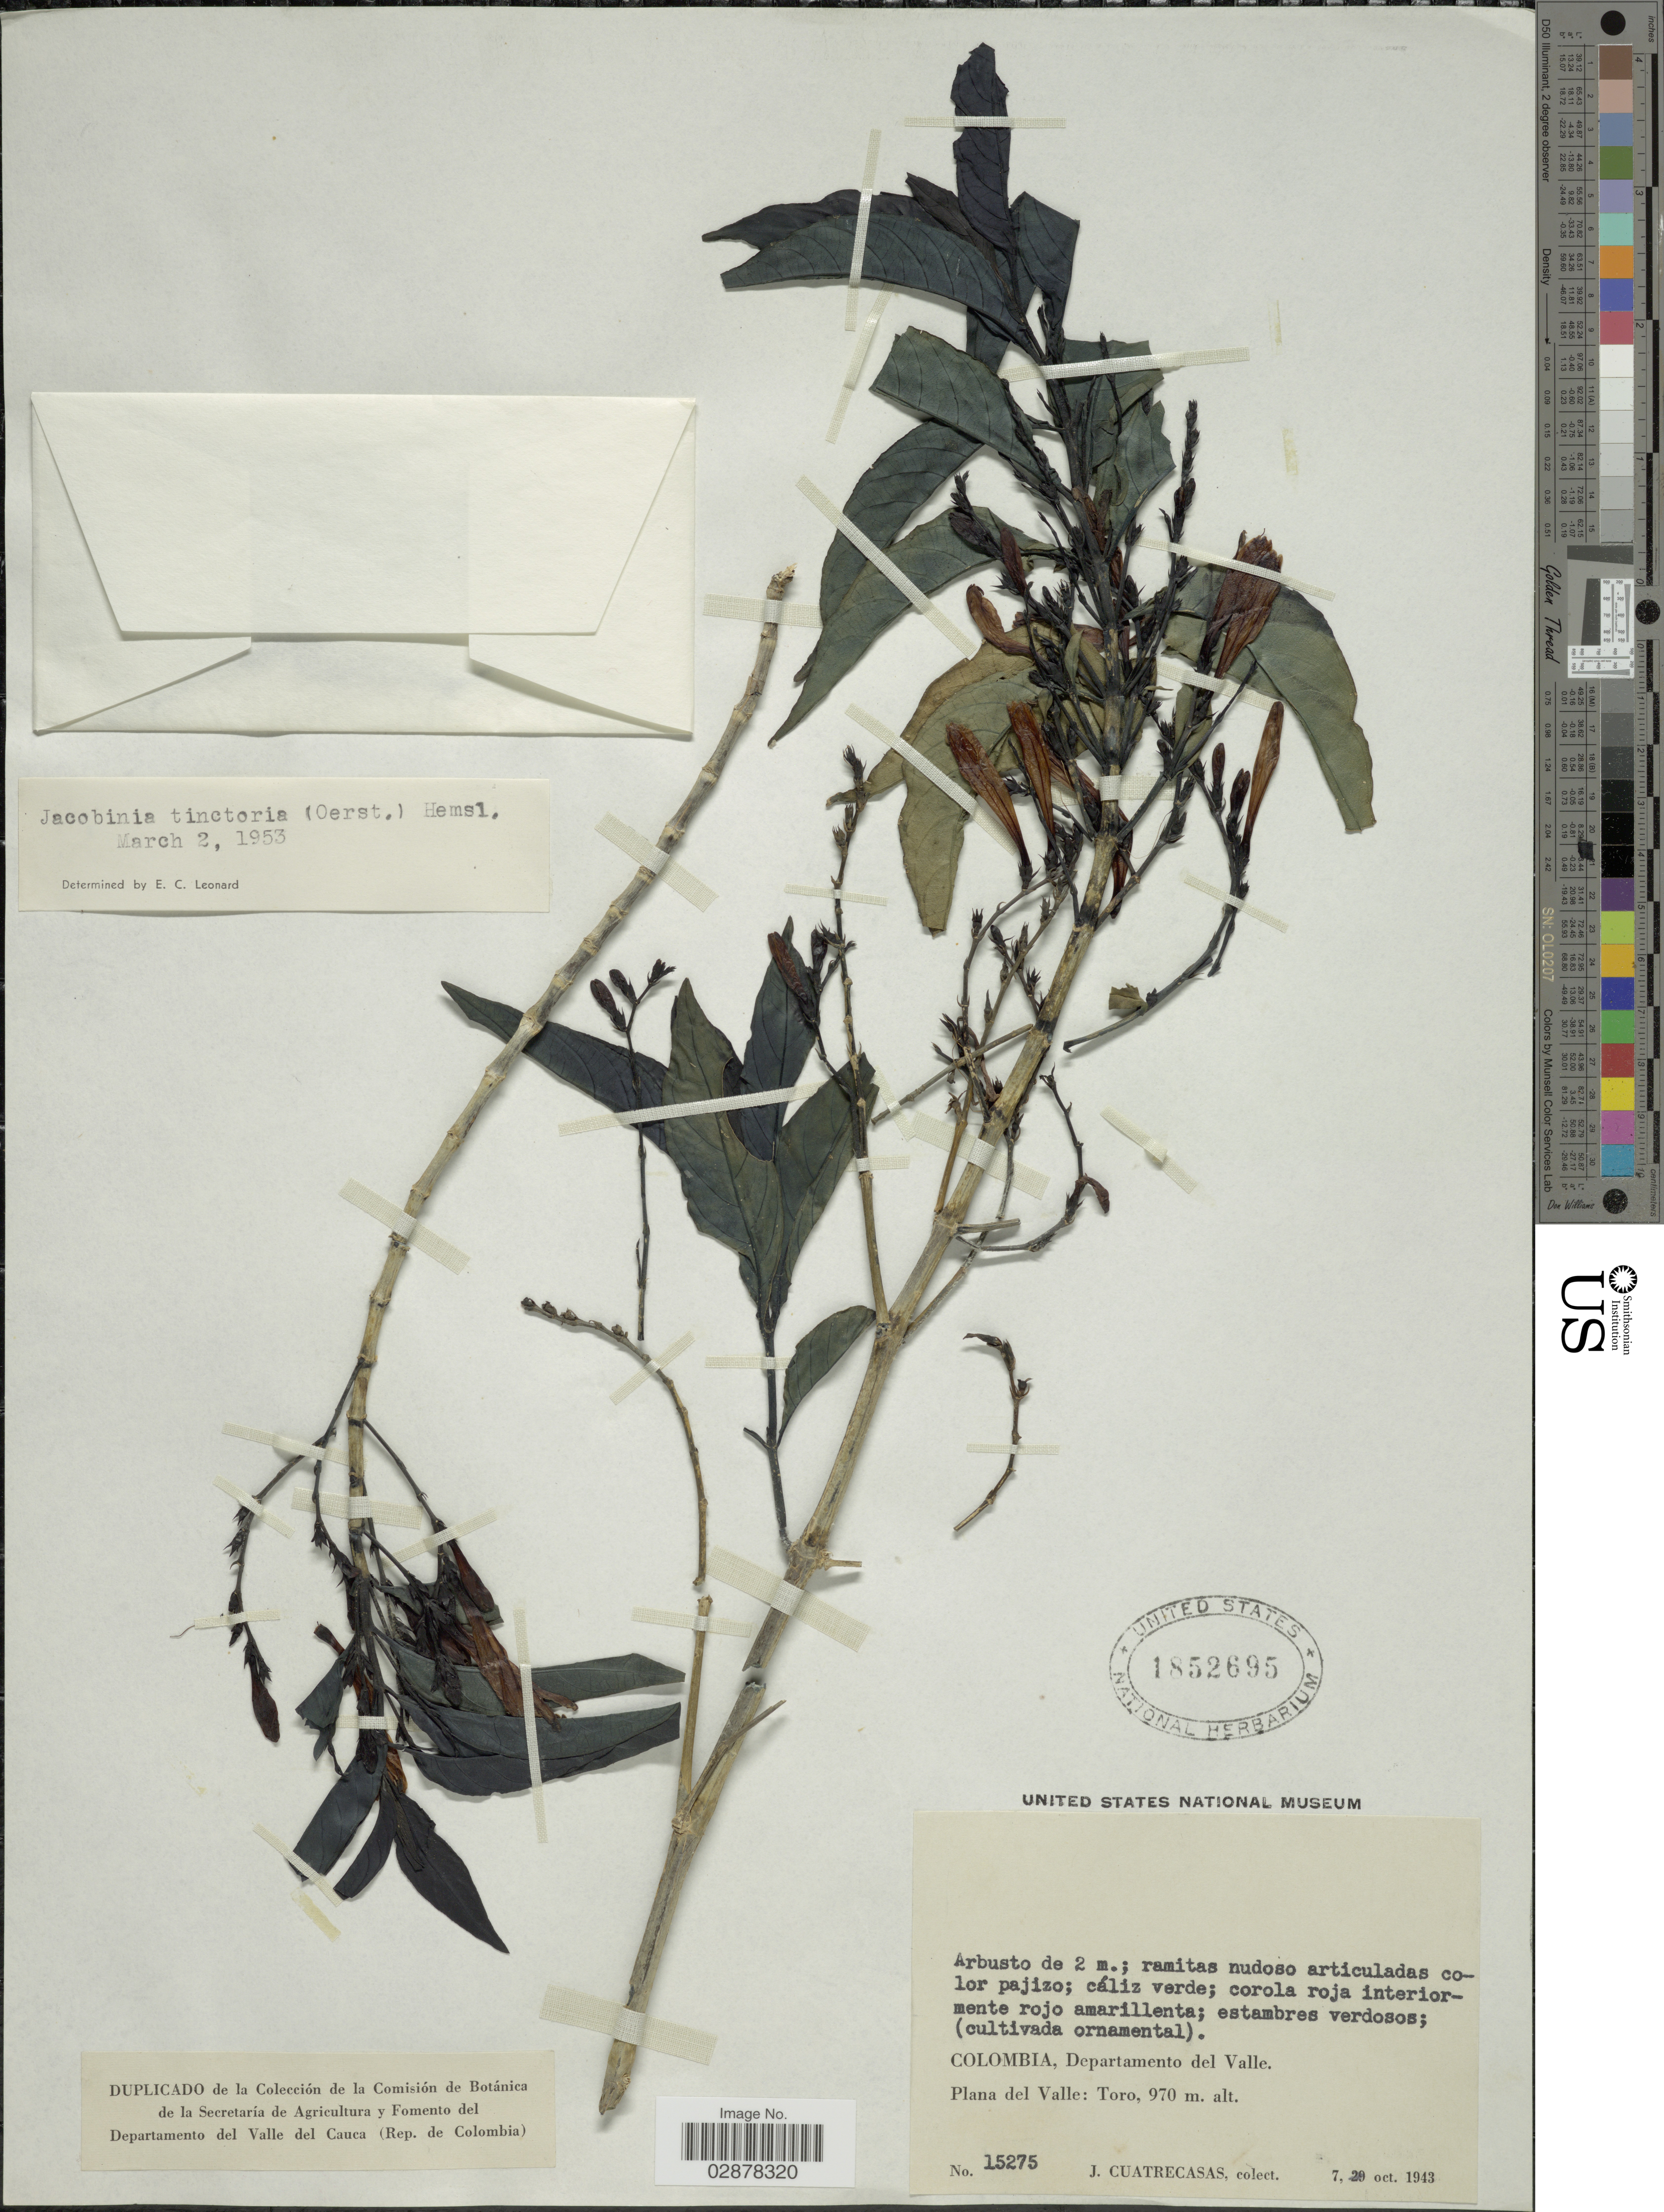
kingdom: Plantae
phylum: Tracheophyta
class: Magnoliopsida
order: Lamiales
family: Acanthaceae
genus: Justicia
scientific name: Justicia colorifera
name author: V.A.W. Graham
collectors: J. Cuatrecasas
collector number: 15275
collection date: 1943-10-07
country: Colombia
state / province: Valle del Cauca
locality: Departamento del Valle, Plana del Valle, Toro.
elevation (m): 970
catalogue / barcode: US 1852695